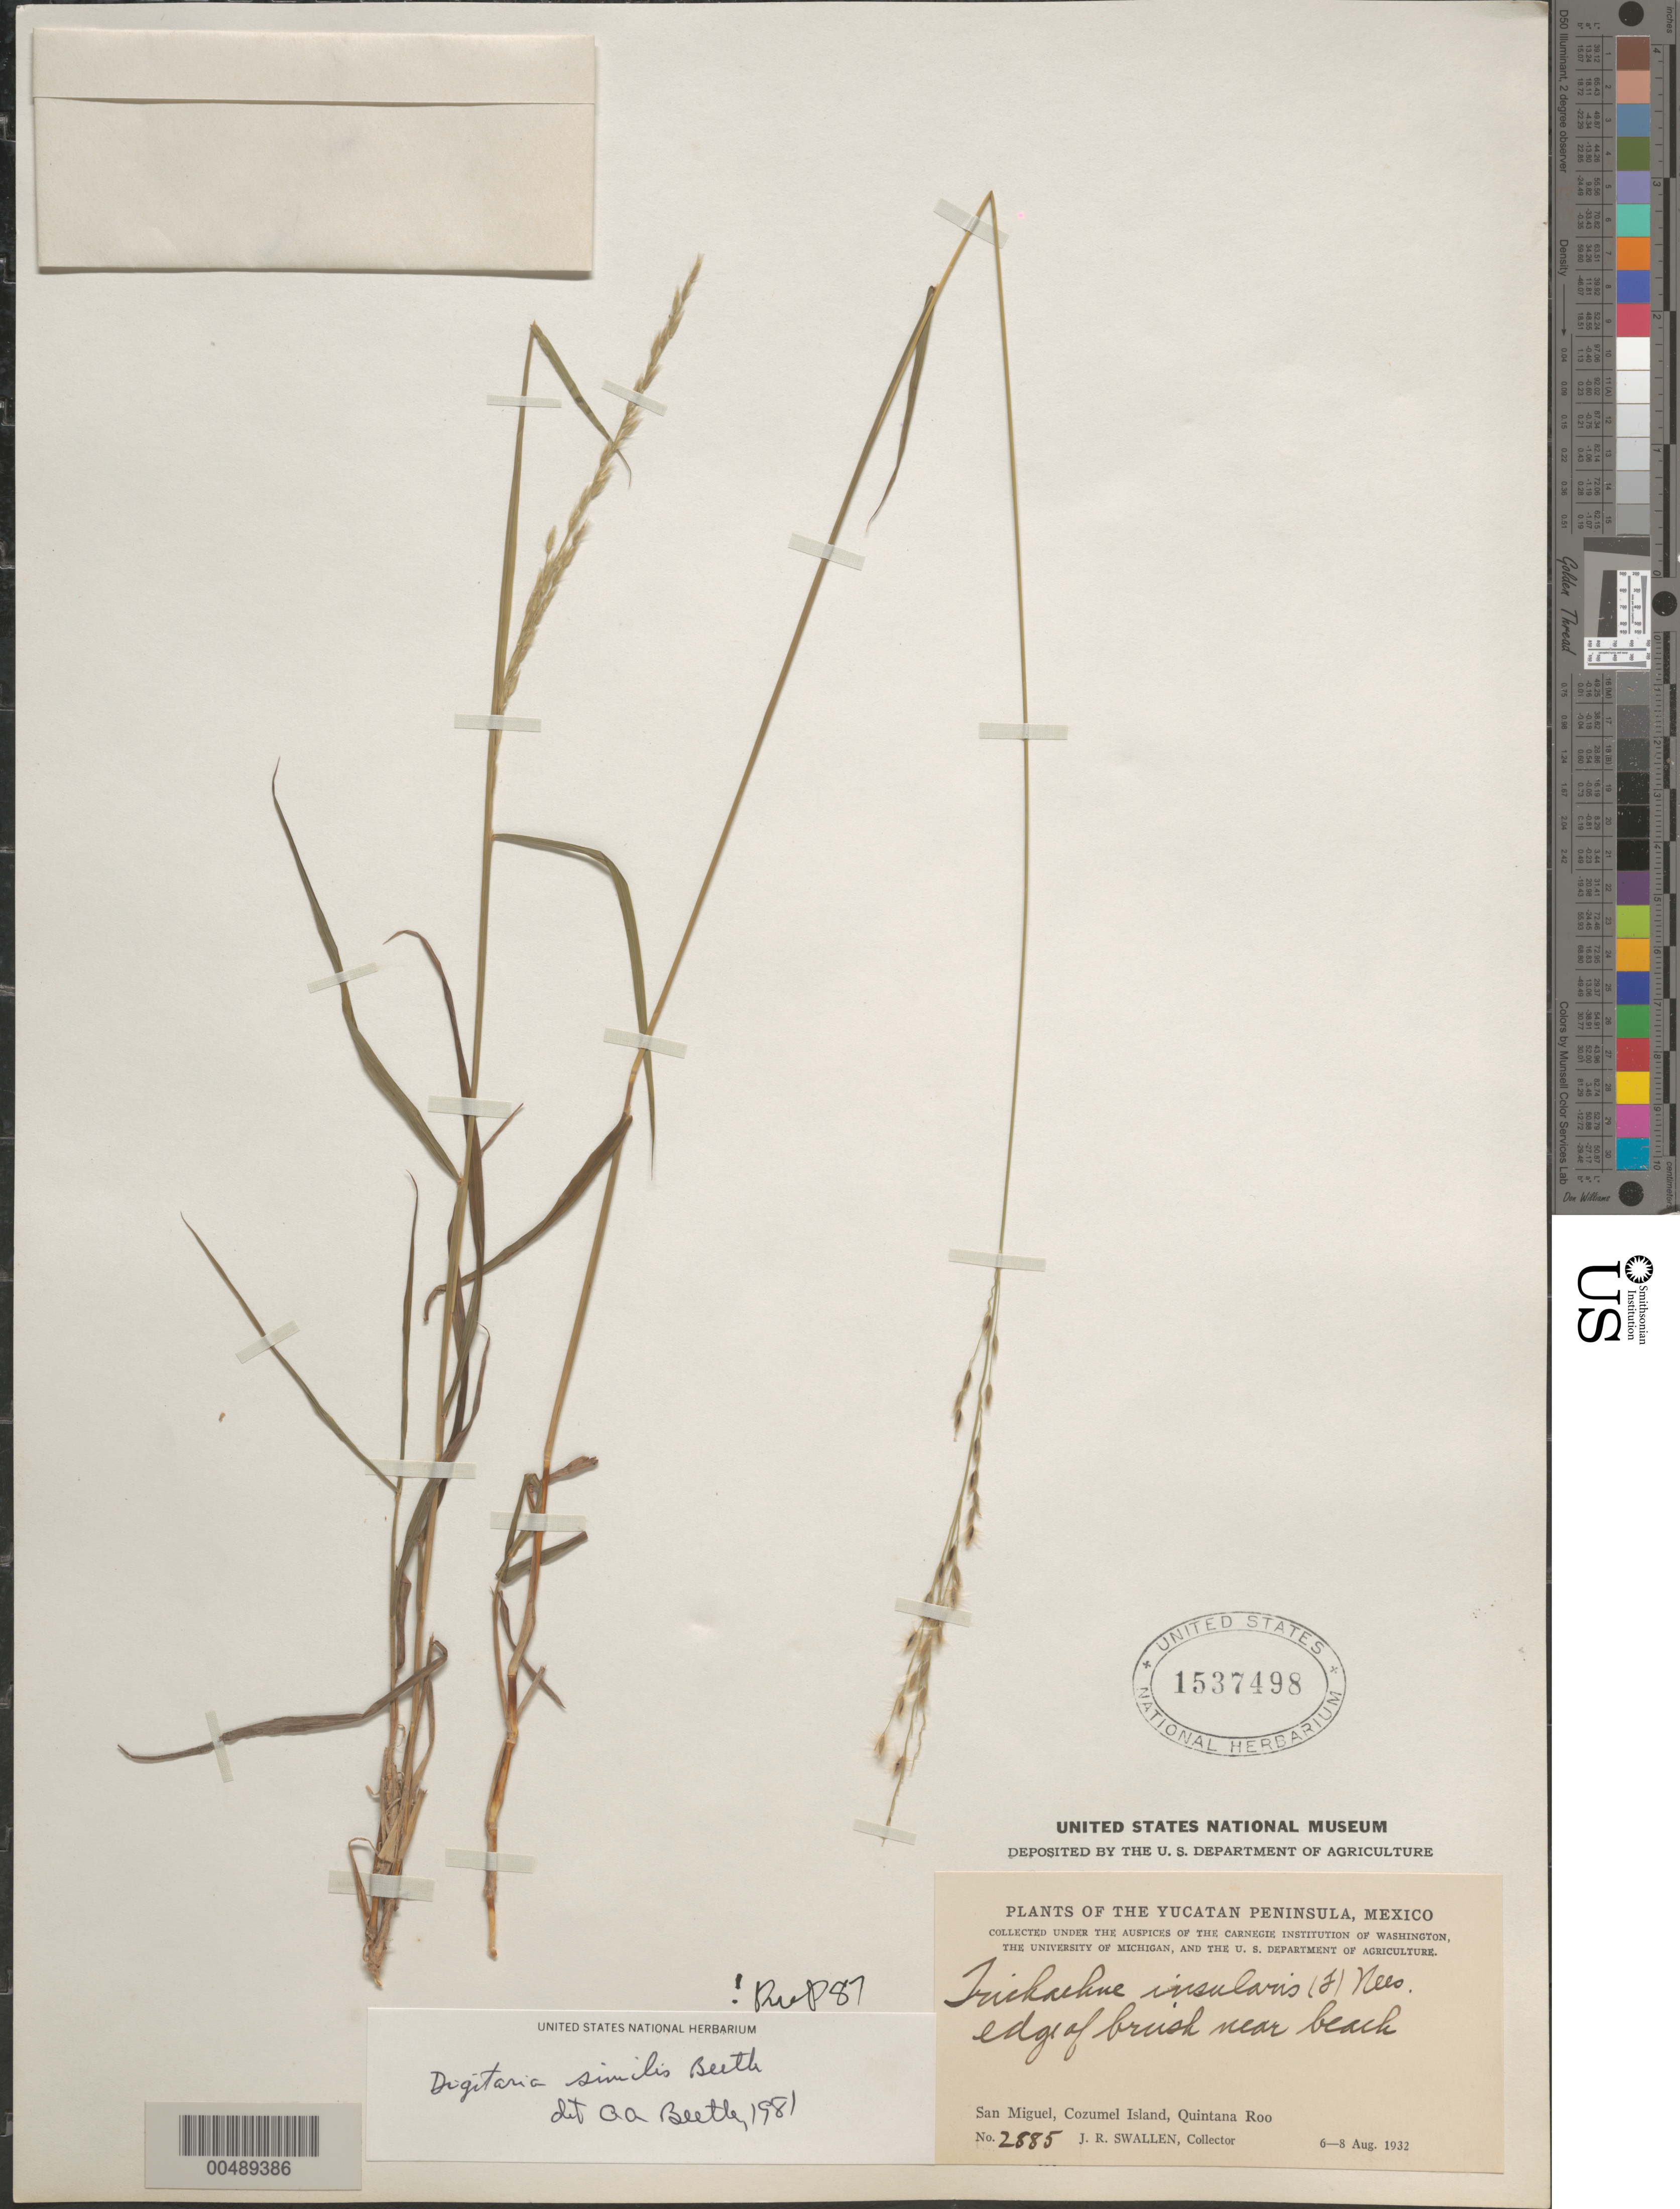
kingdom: Plantae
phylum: Tracheophyta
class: Liliopsida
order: Poales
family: Poaceae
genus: Digitaria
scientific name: Digitaria similis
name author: Beetle ex Gould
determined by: Pohl, R. W.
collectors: J. R. Swallen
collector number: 2885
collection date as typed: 6 Aug 1932 to 8 Aug 1932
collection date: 1932-08-06/1932-08-08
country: Mexico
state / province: Quintana Roo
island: Cozumel Island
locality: San Miguel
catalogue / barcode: US 1537498